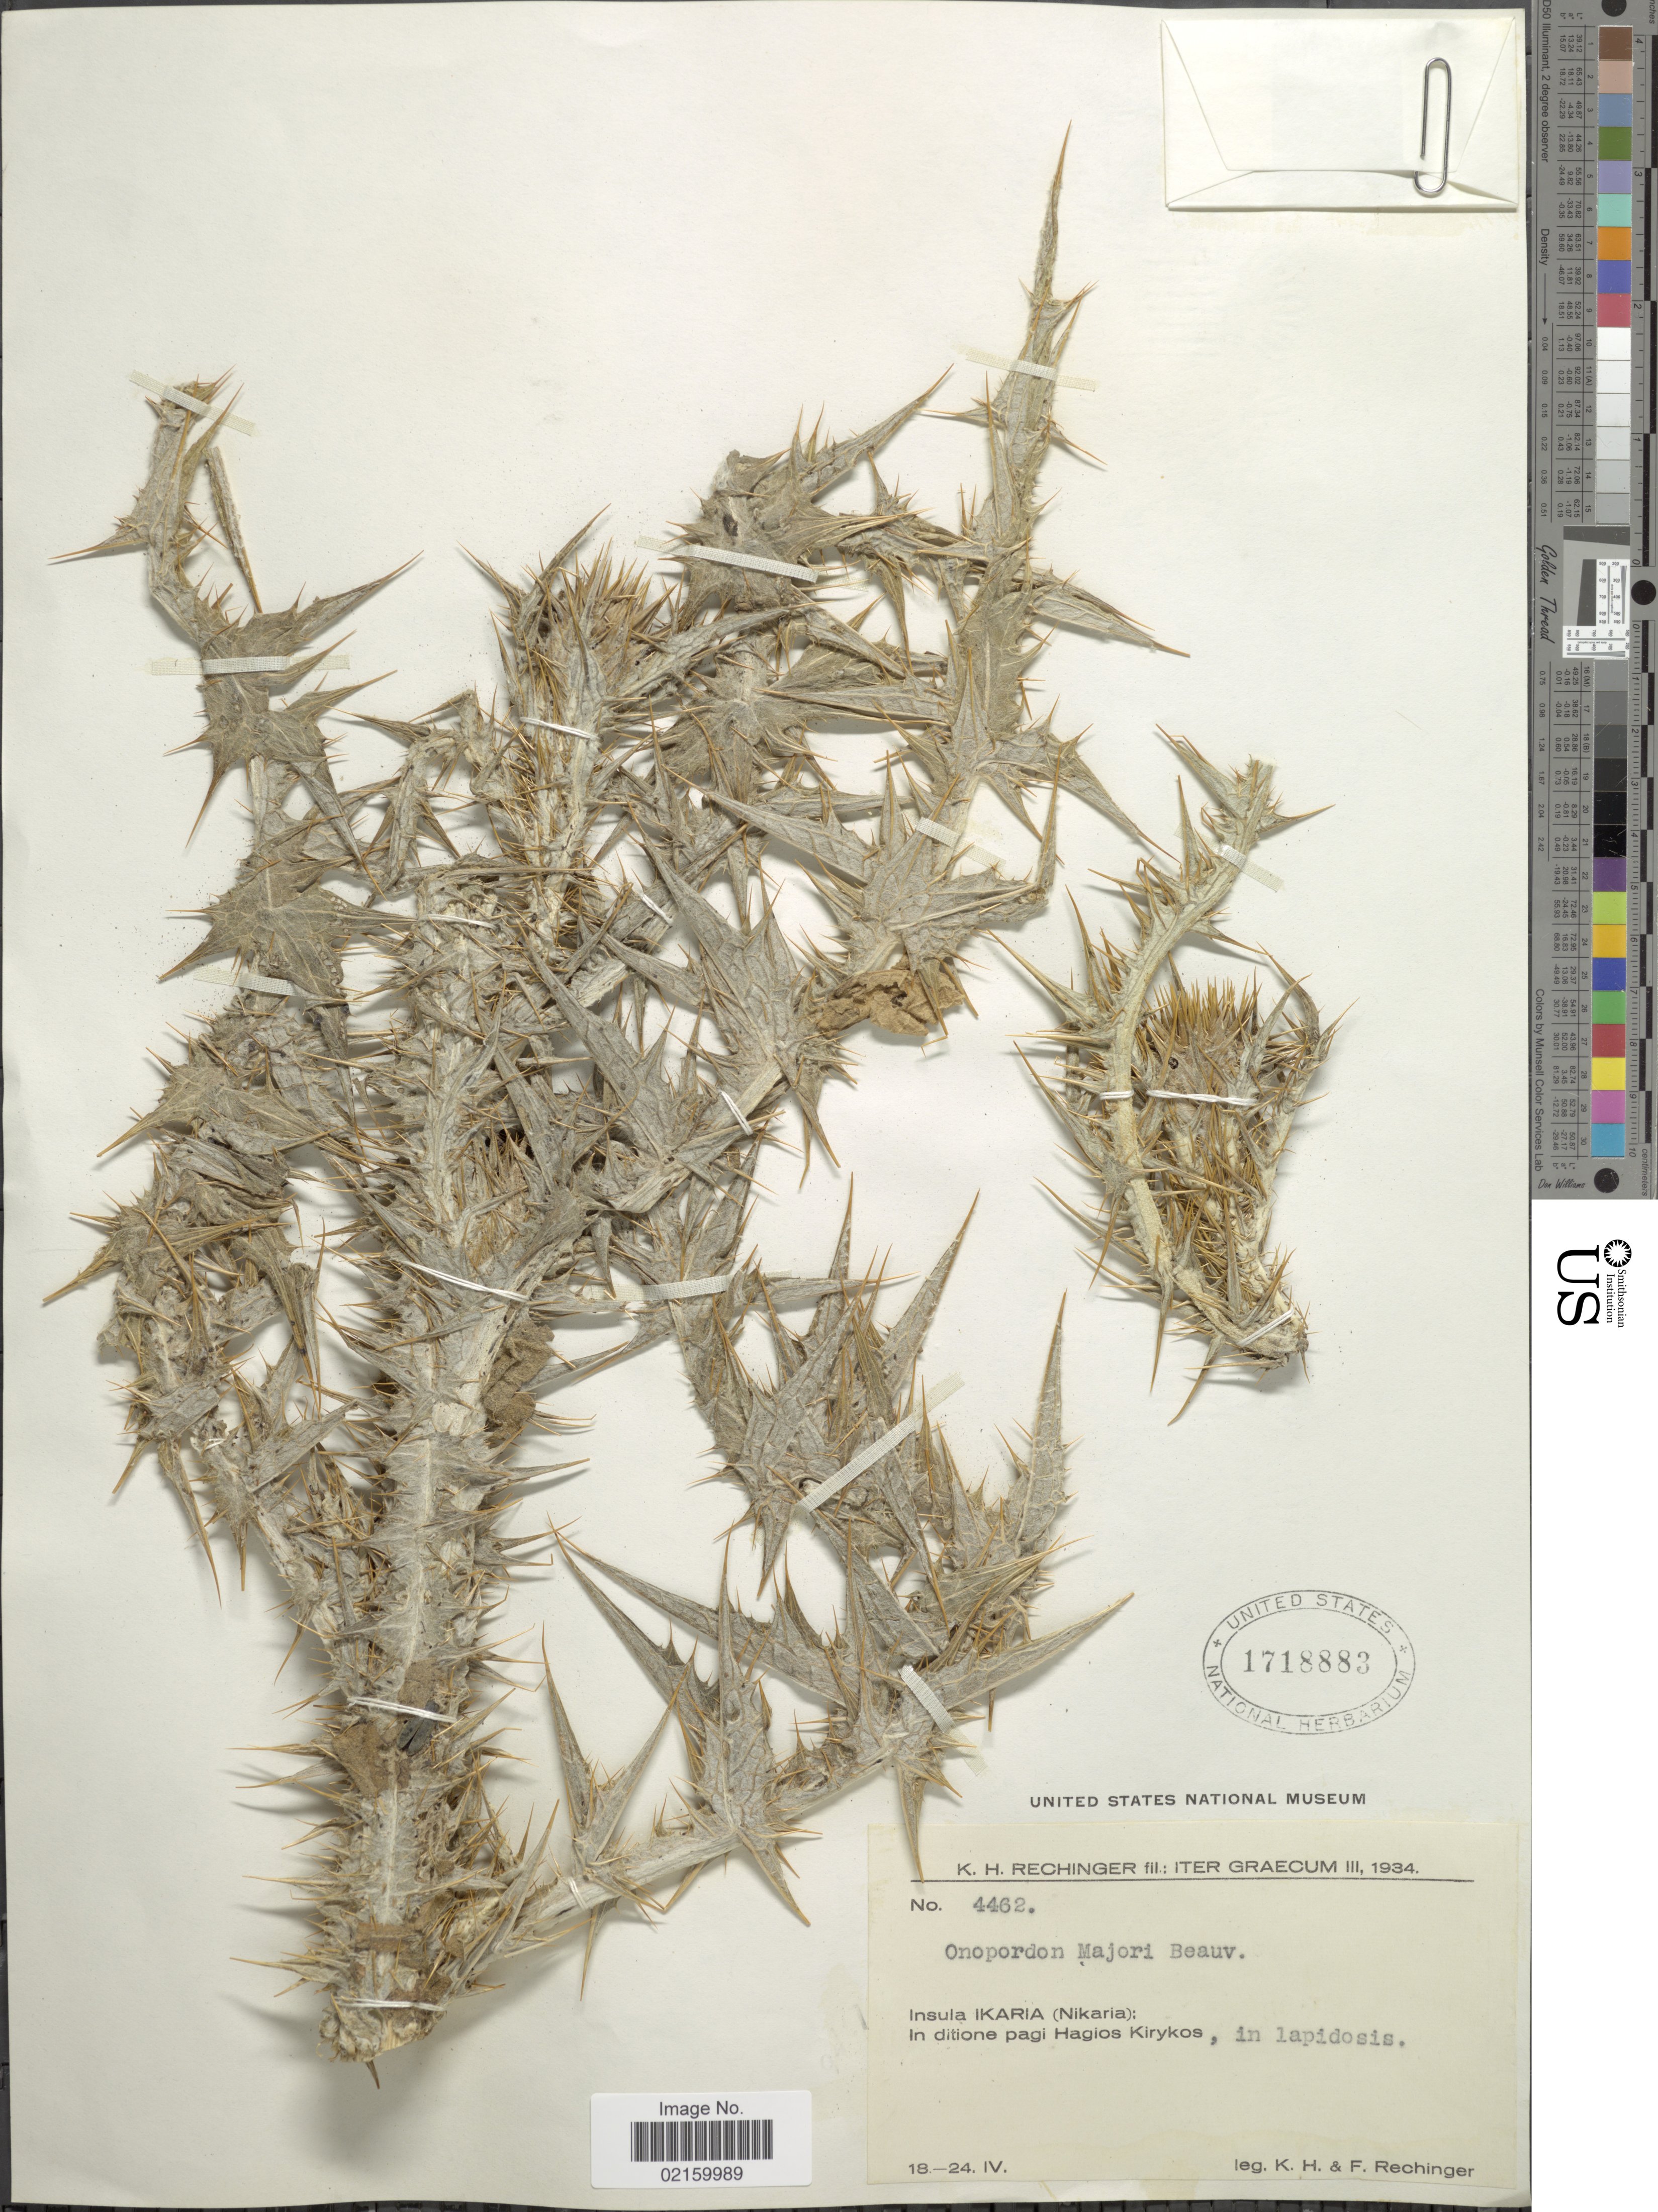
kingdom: Plantae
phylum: Tracheophyta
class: Magnoliopsida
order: Asterales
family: Asteraceae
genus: Onopordum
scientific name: Onopordum majori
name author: Beauverd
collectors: K. H. Rechinger & F. Rechinger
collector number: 4462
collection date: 1934-04-18/1934-04-24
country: Greece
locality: Graecum, Insula Ikaria (Nikaria), in ditione pagi Hagios Kirykos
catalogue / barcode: US 1718883